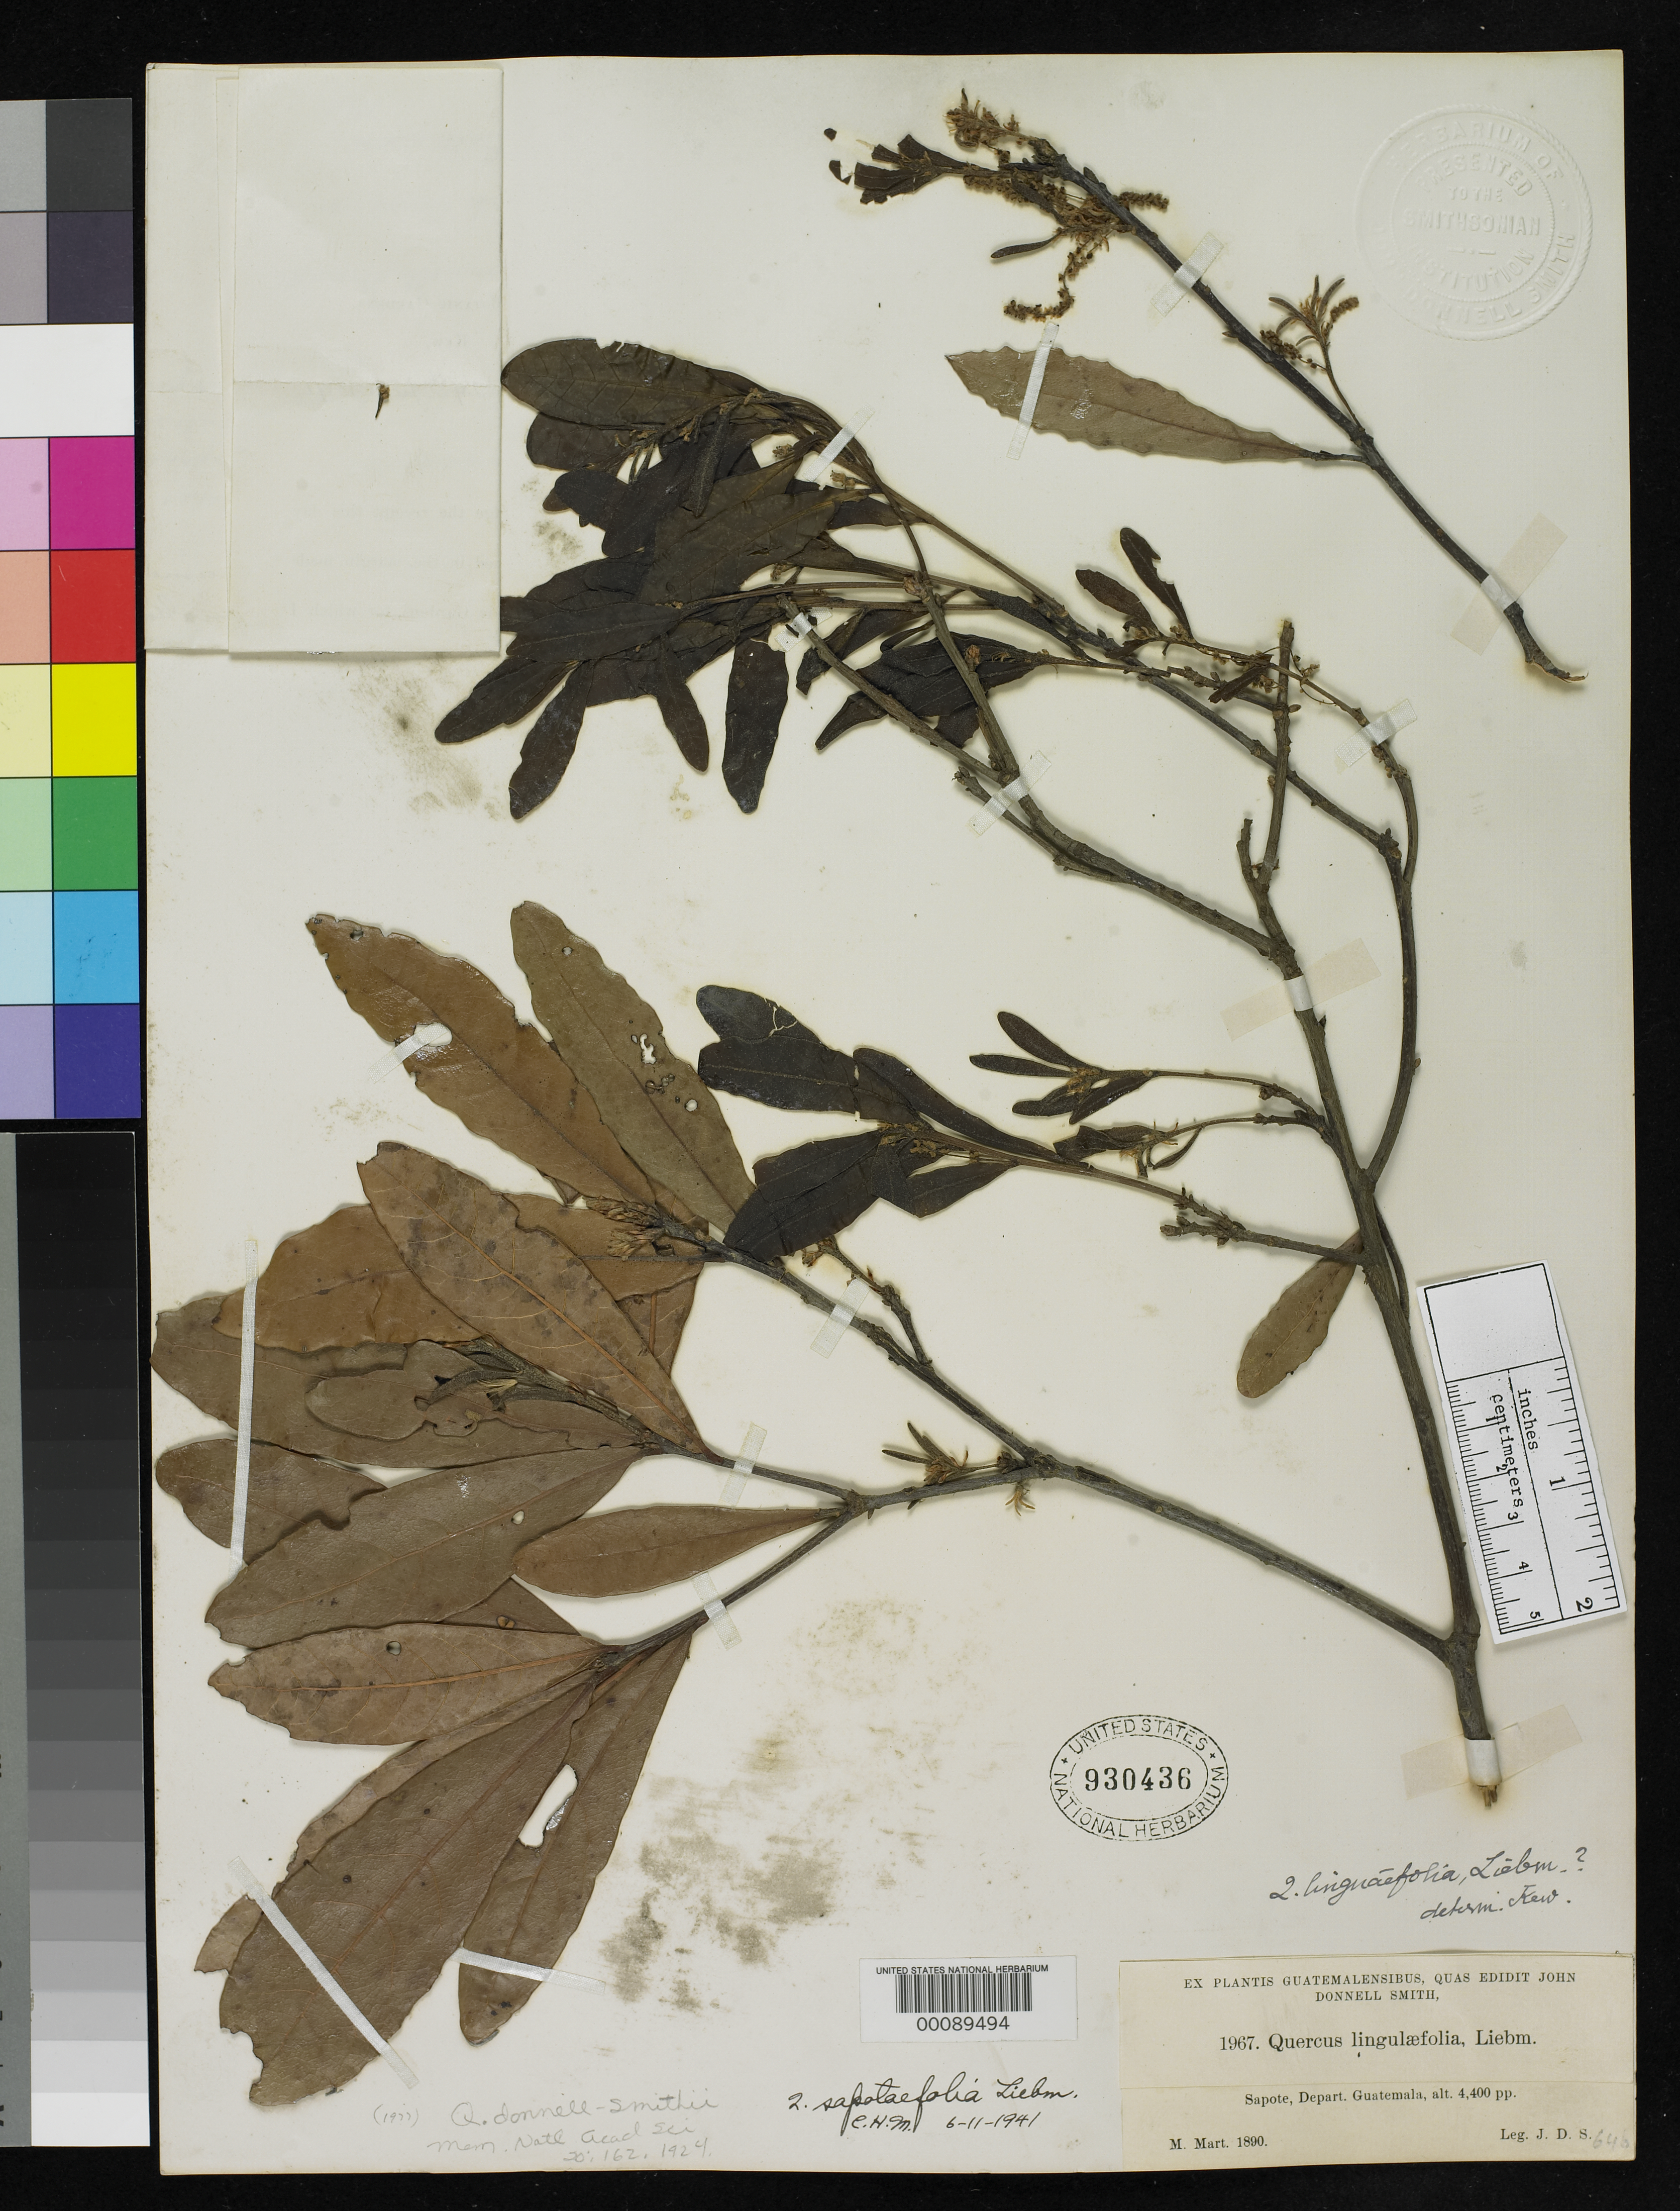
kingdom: Plantae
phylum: Tracheophyta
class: Magnoliopsida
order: Fagales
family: Fagaceae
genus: Quercus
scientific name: Quercus donnell-smithii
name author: Trel.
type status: Type Collection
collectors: J. Donnell Smith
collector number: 1967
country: Guatemala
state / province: Guatemala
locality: Sapote.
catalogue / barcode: US 930436